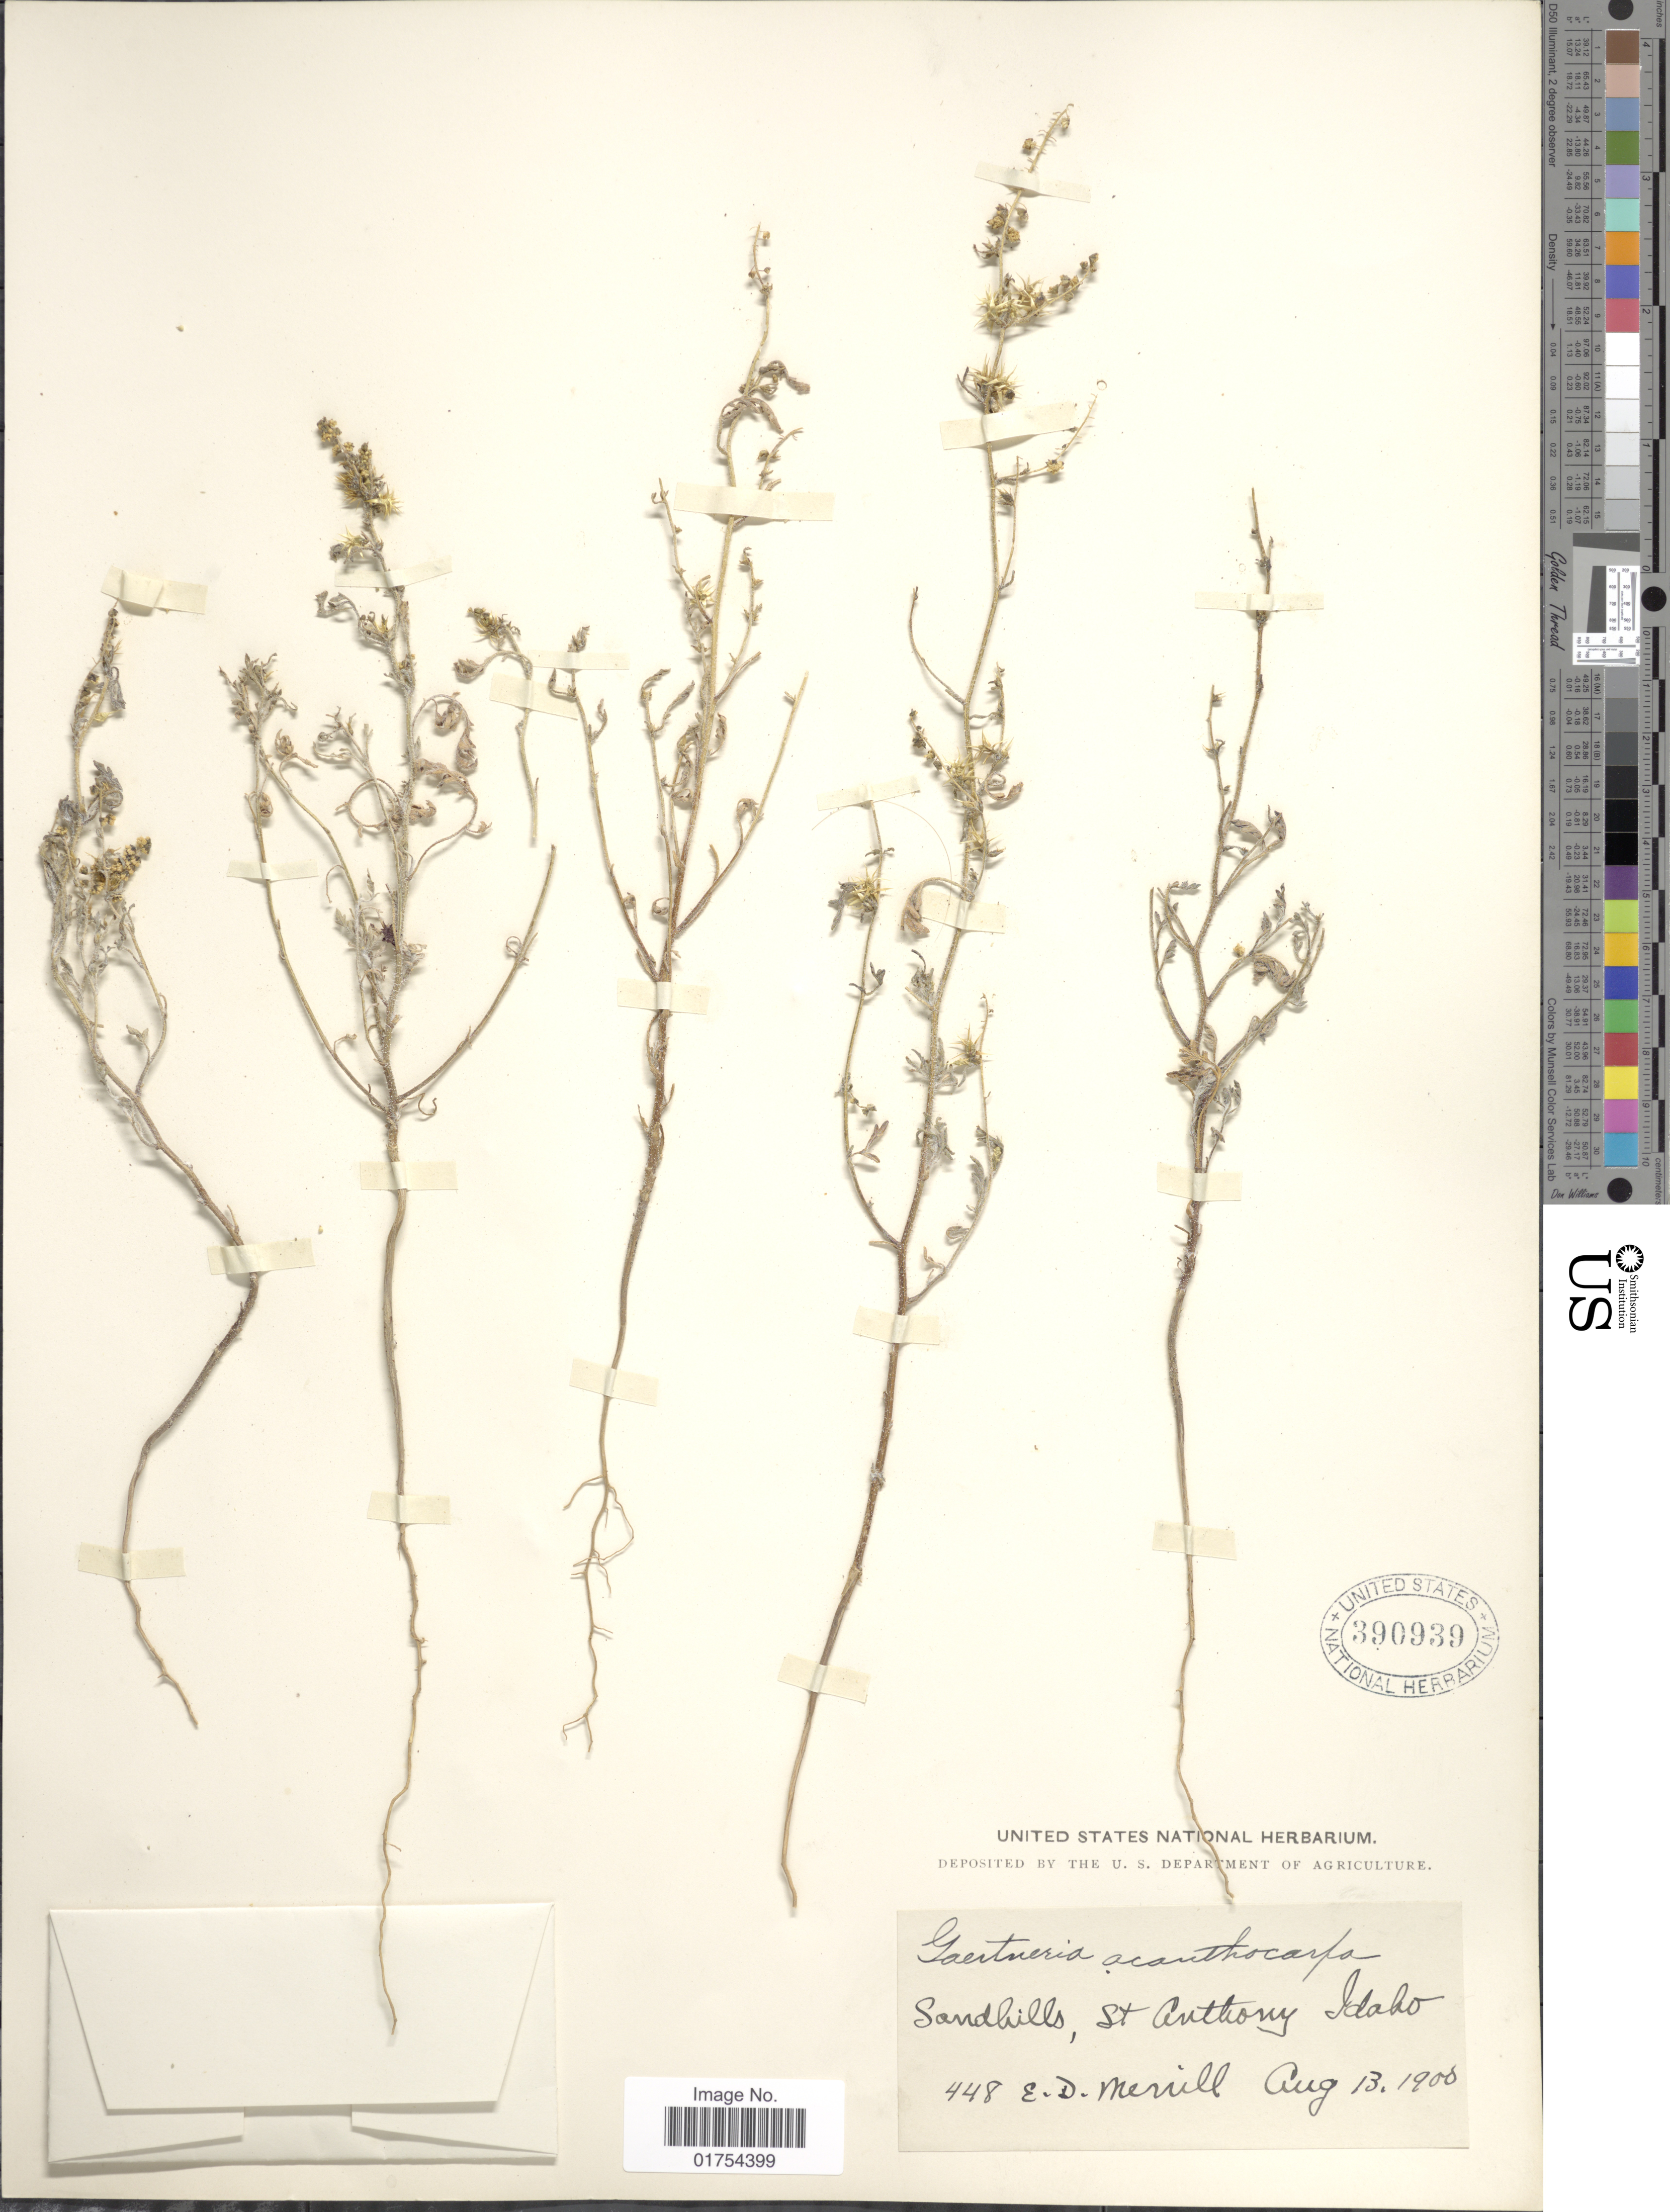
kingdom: Plantae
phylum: Tracheophyta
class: Magnoliopsida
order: Asterales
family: Asteraceae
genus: Franseria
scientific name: Franseria acanthicarpa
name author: Coville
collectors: E. D. Merrill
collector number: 448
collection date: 1900-08-13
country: United States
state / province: Idaho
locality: St. Anthony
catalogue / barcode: US 390939